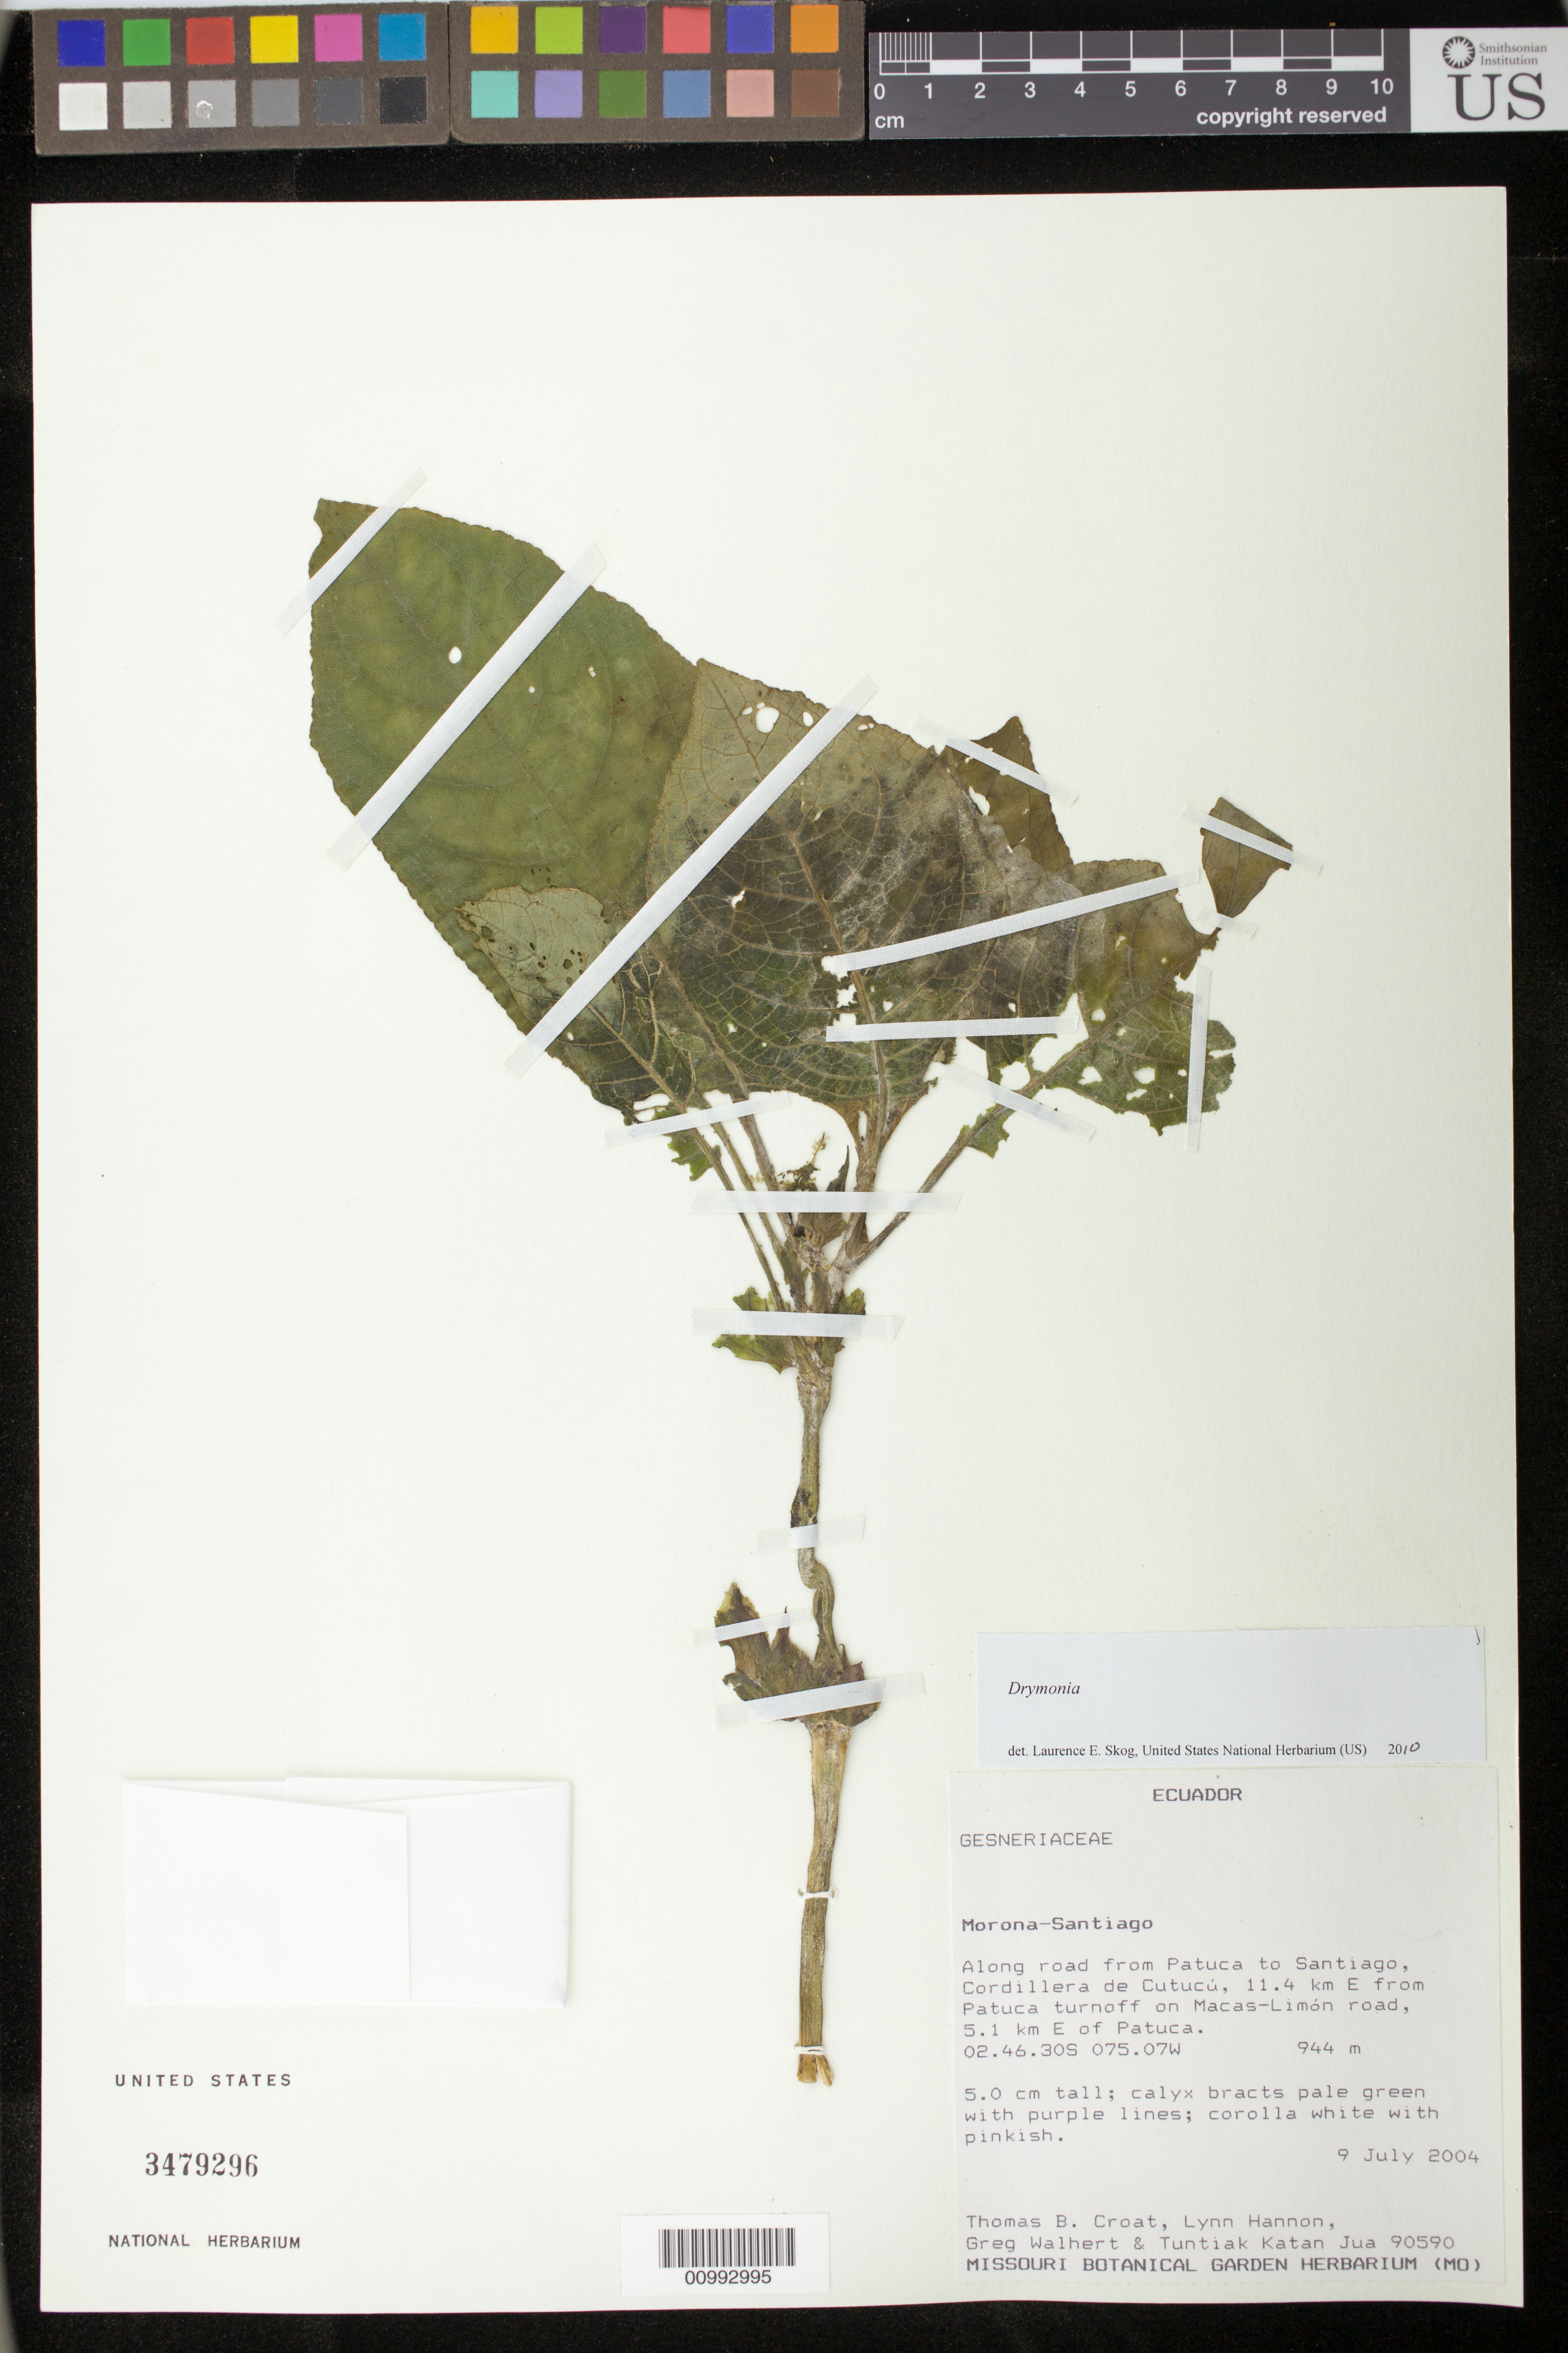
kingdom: Plantae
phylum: Tracheophyta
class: Magnoliopsida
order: Lamiales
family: Gesneriaceae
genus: Drymonia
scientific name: Drymonia sp.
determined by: Skog, Laurence E.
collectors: T. B. Croat, L. Hannon, G. Walhert & T. Katan Jua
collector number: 90590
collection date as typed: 09 Jul 2004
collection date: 2004-07-09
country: Ecuador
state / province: Morona-Santiago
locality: Along road from Patuca to Santiago, Cordillera de Cutucú, 11.4 km E from Patuca turnoff on Macas-Limón road, 5.1 km E of Patuca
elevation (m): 944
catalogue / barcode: US 3479296